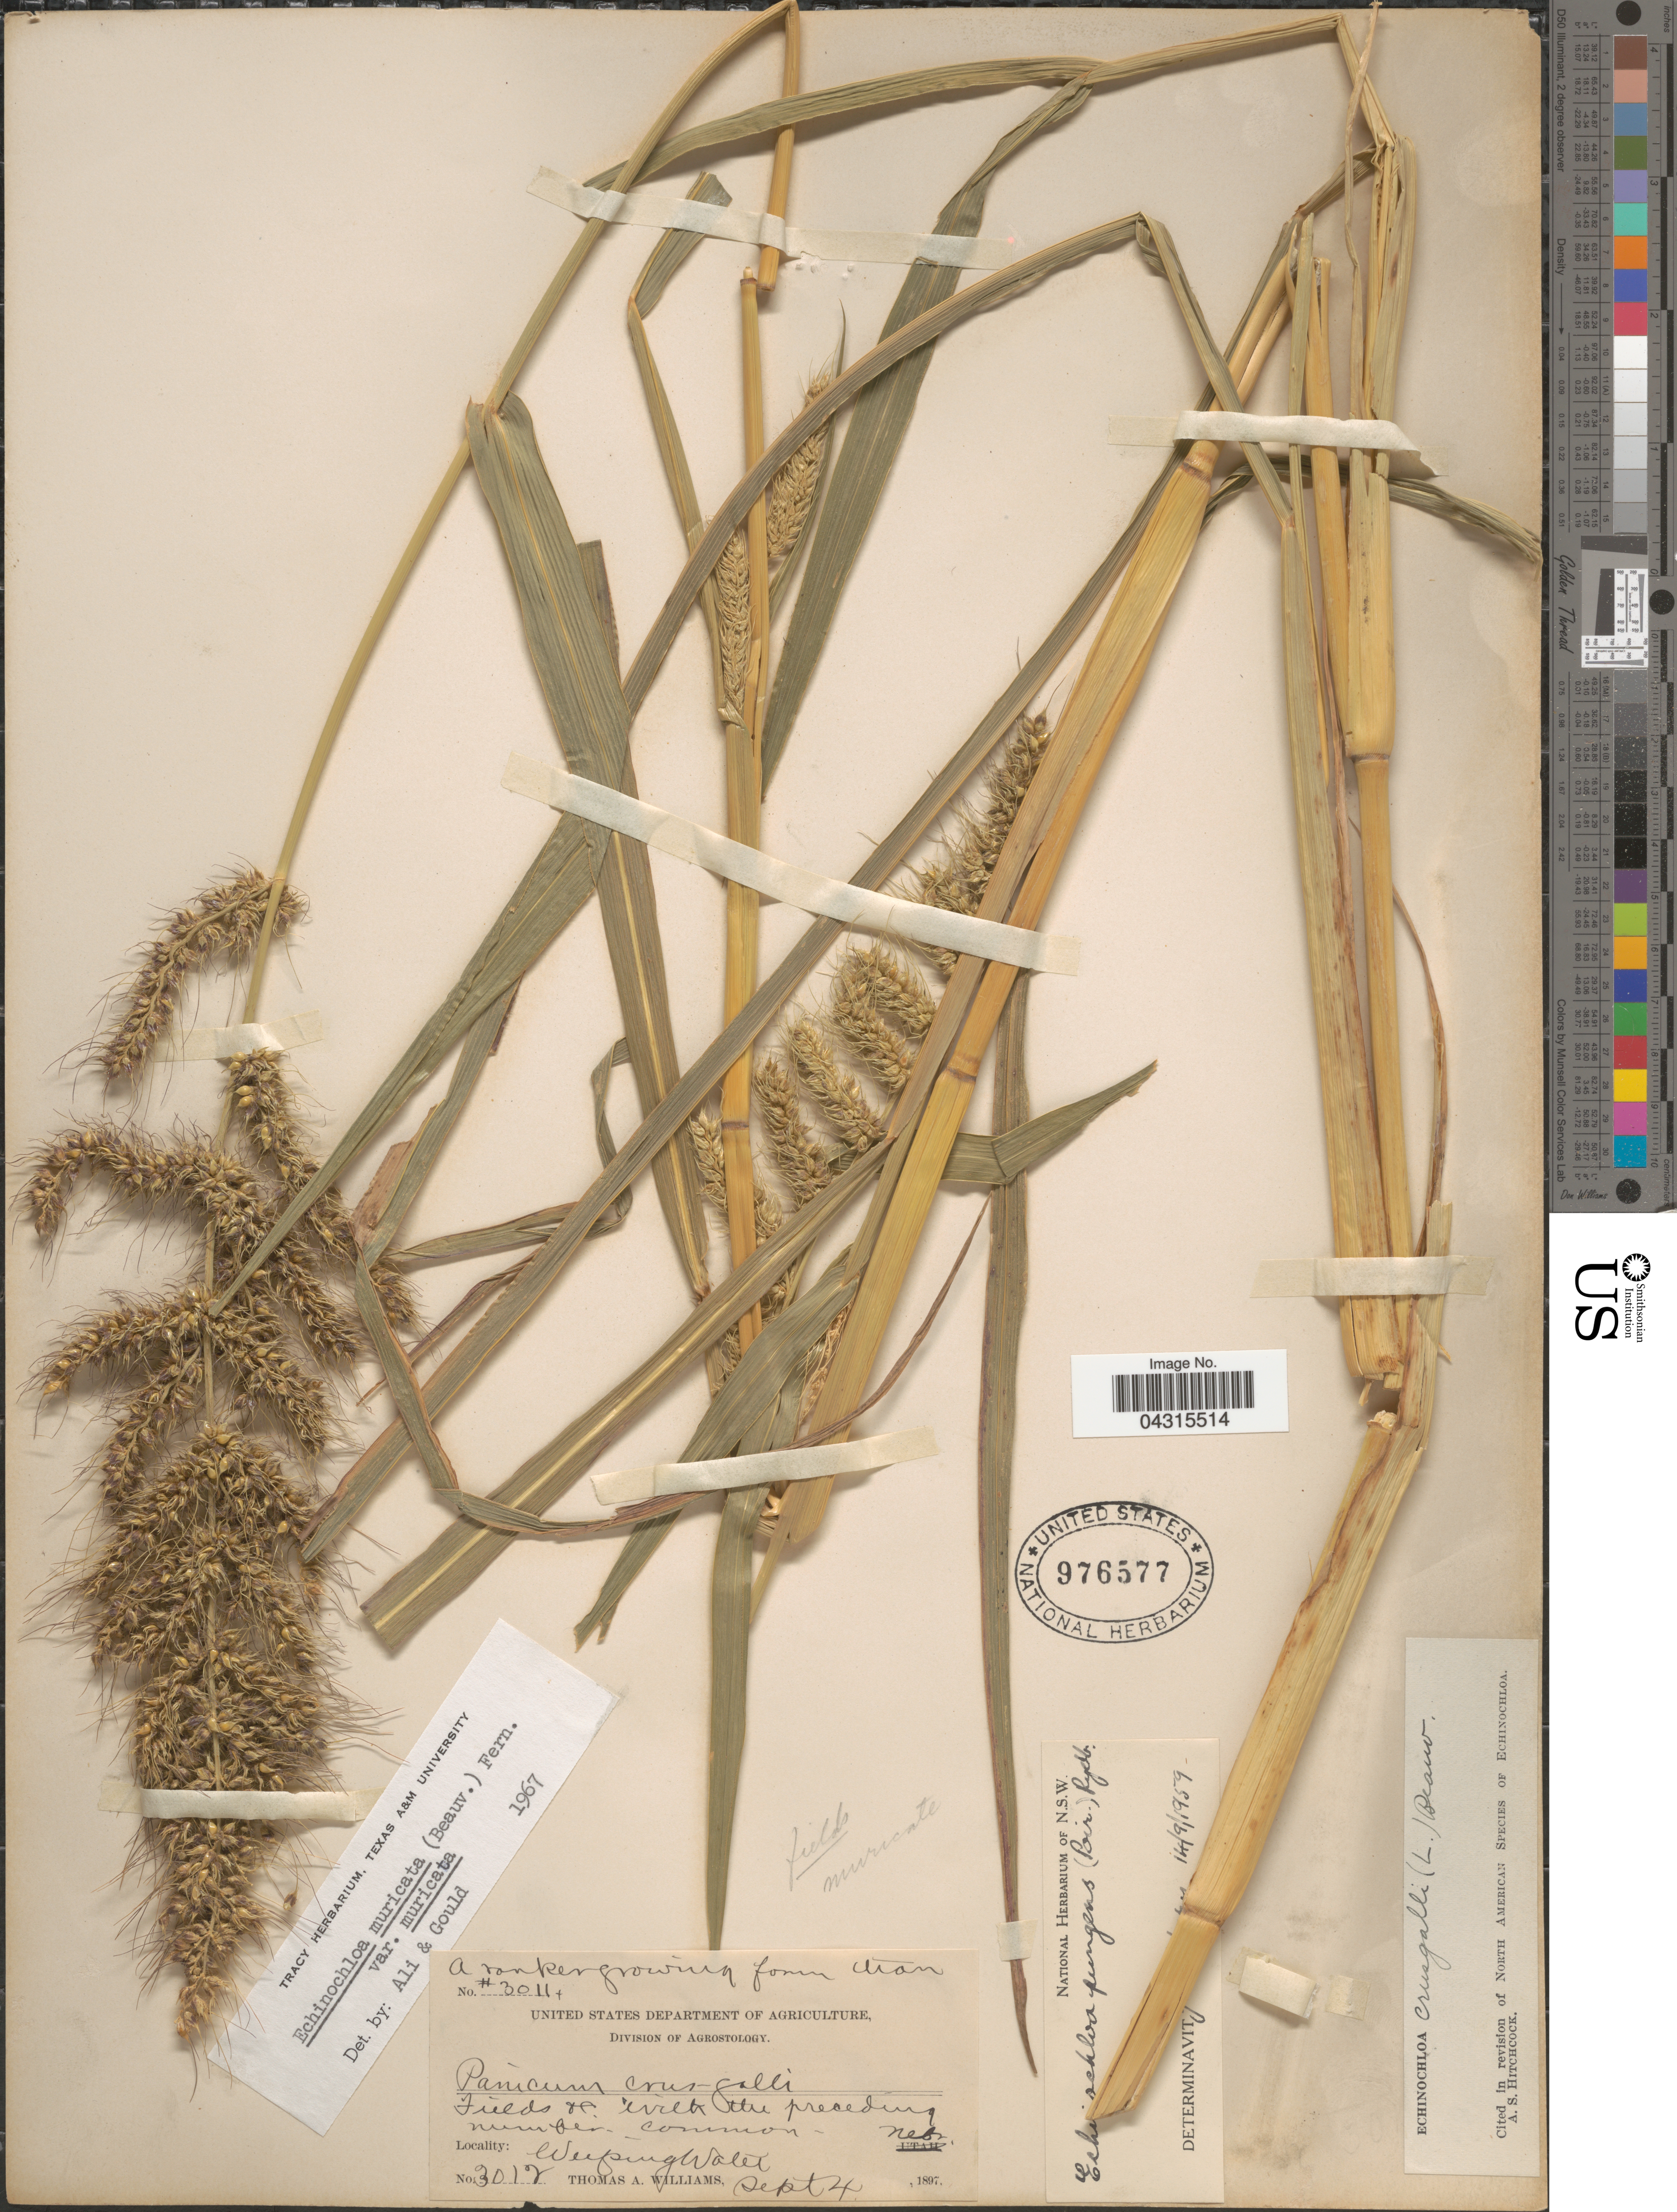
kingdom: Plantae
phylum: Tracheophyta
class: Liliopsida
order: Poales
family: Poaceae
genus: Echinochloa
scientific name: Echinochloa muricata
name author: (P. Beauv.) Fernald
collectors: T. A. Williams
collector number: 3012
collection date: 1897-09-04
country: United States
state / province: Nebraska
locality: Weeping Water.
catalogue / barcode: US 976577